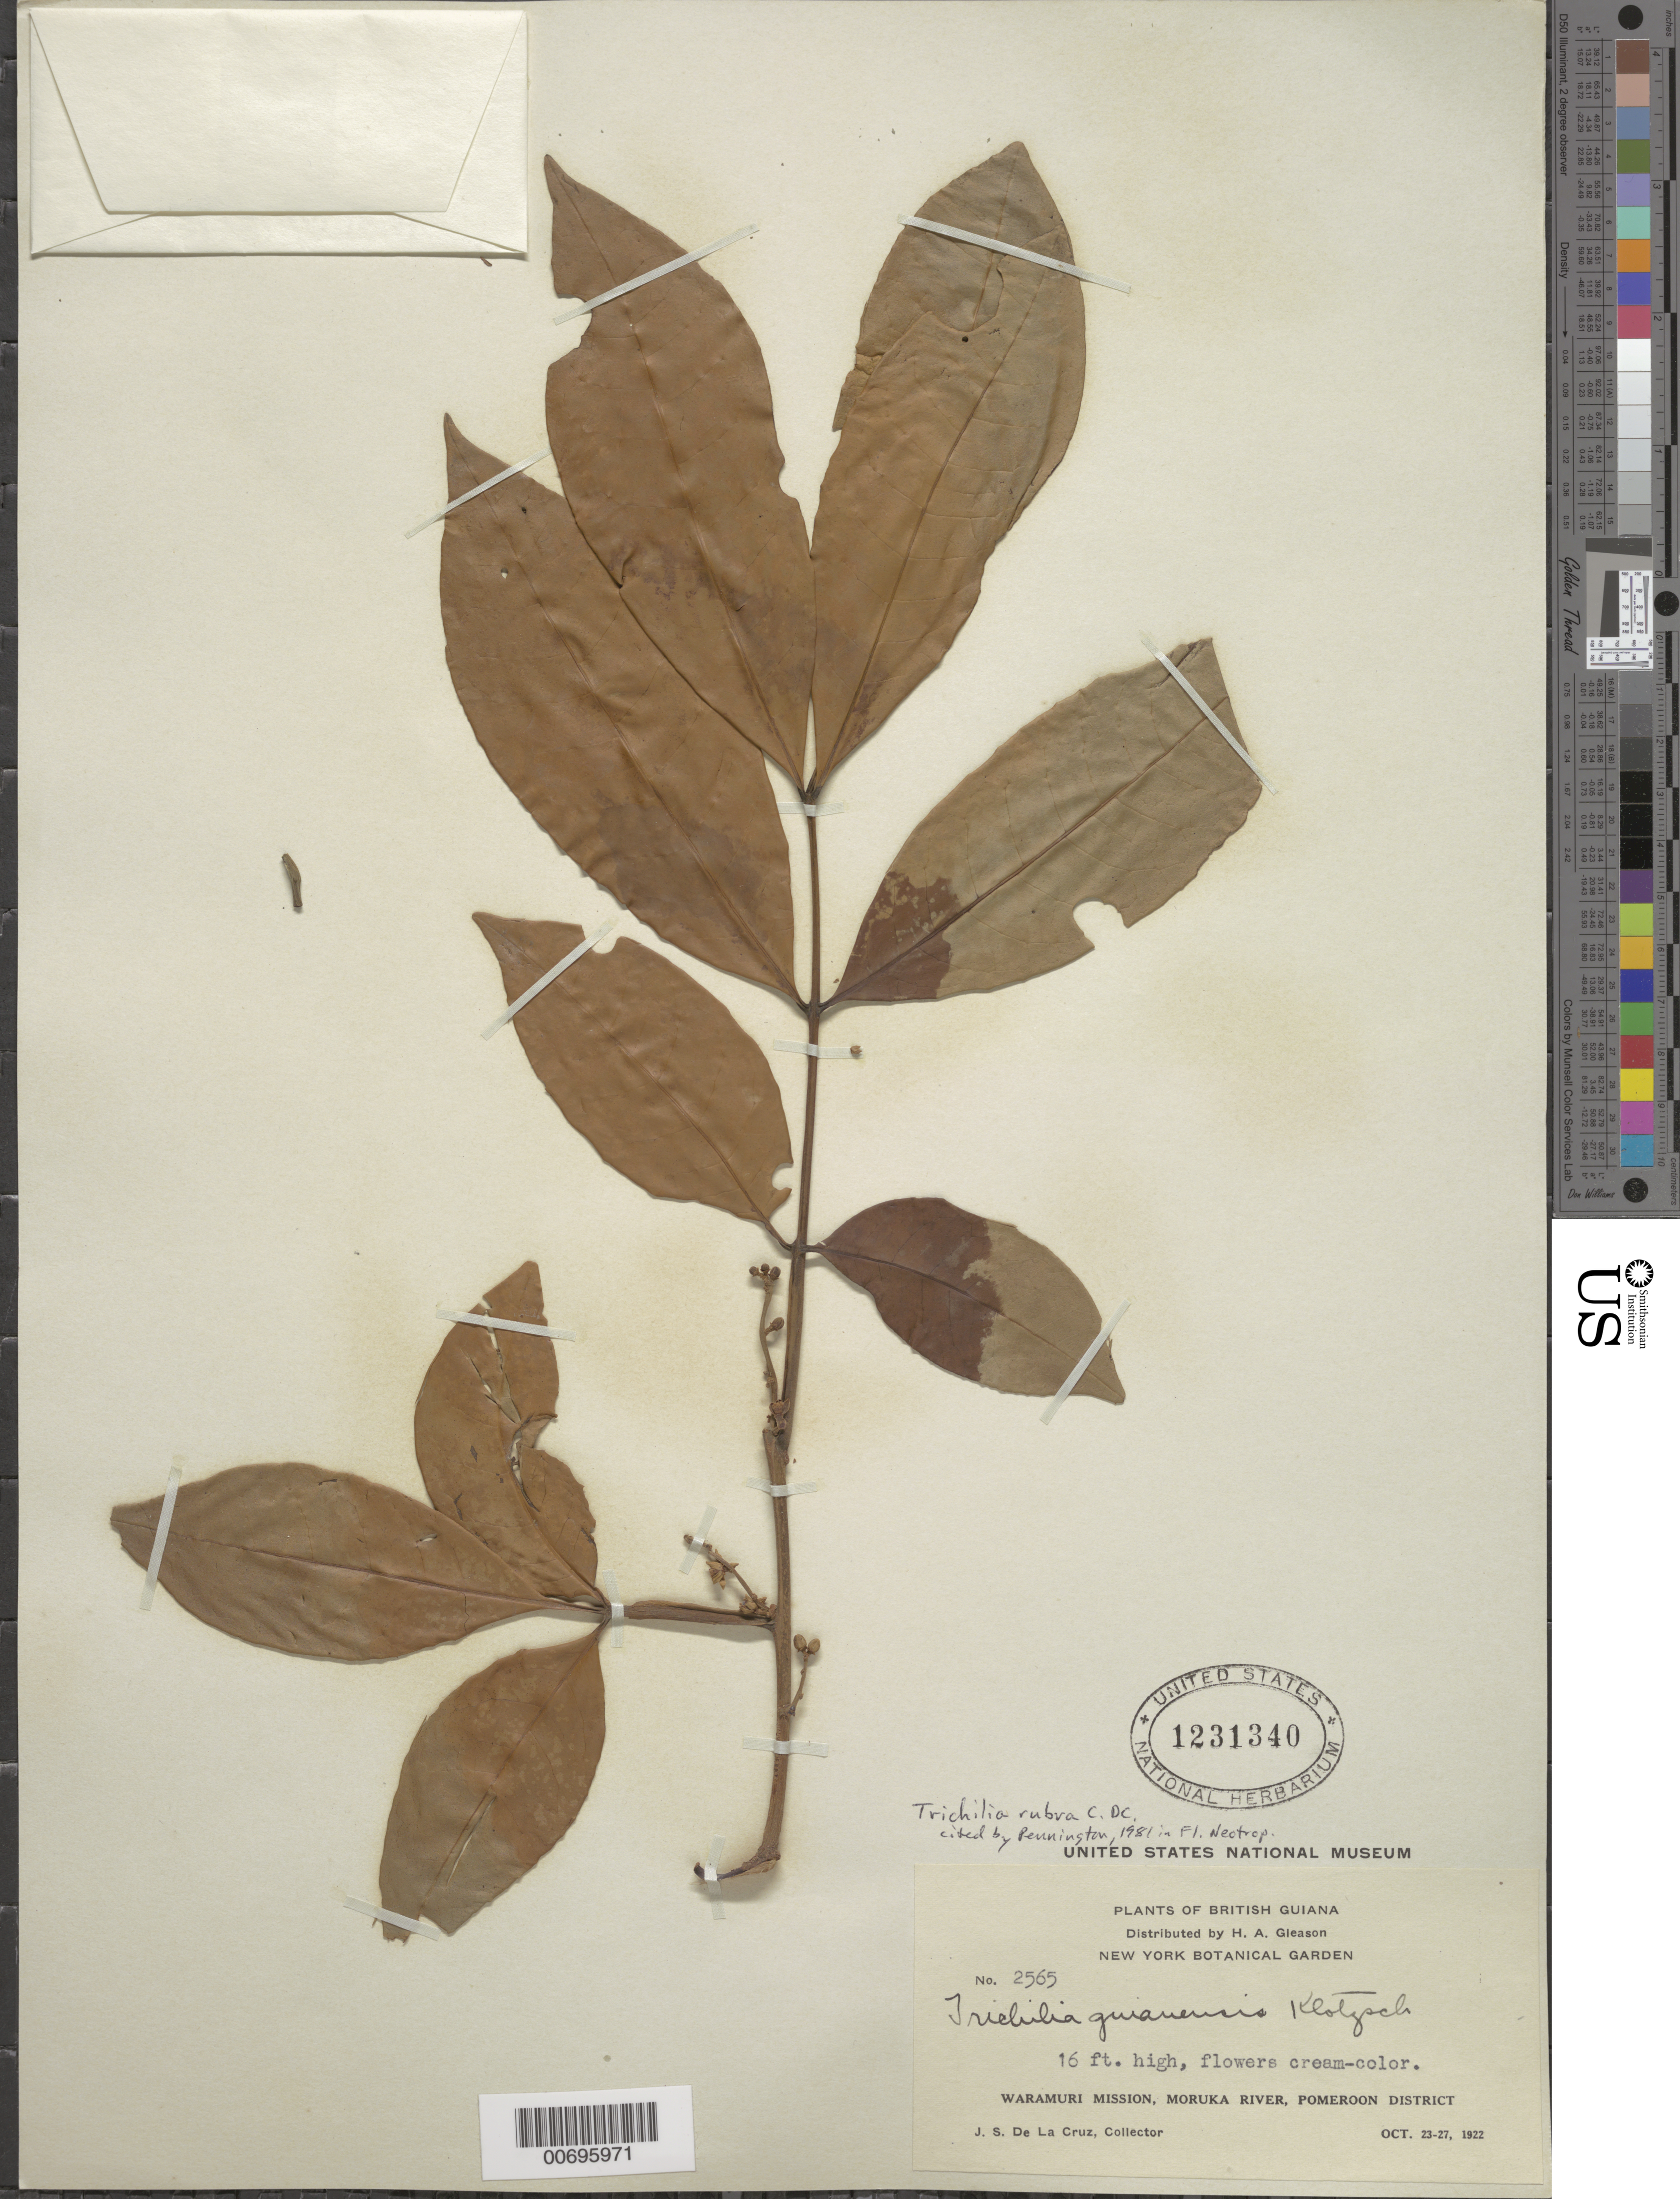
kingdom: Plantae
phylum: Tracheophyta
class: Magnoliopsida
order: Sapindales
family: Meliaceae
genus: Trichilia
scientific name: Trichilia rubra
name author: C. DC.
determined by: Pennington, T. D., (K)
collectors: J. S. de la Cruz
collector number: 2565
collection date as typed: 23-Oct-22 to 27-Oct-22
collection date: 1922-10-23/1922-10-27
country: Guyana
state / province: Pomeroon-Supenaam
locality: Waramuri Mission, Moruka R., Pomeroon Dist.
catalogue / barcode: US 1231340